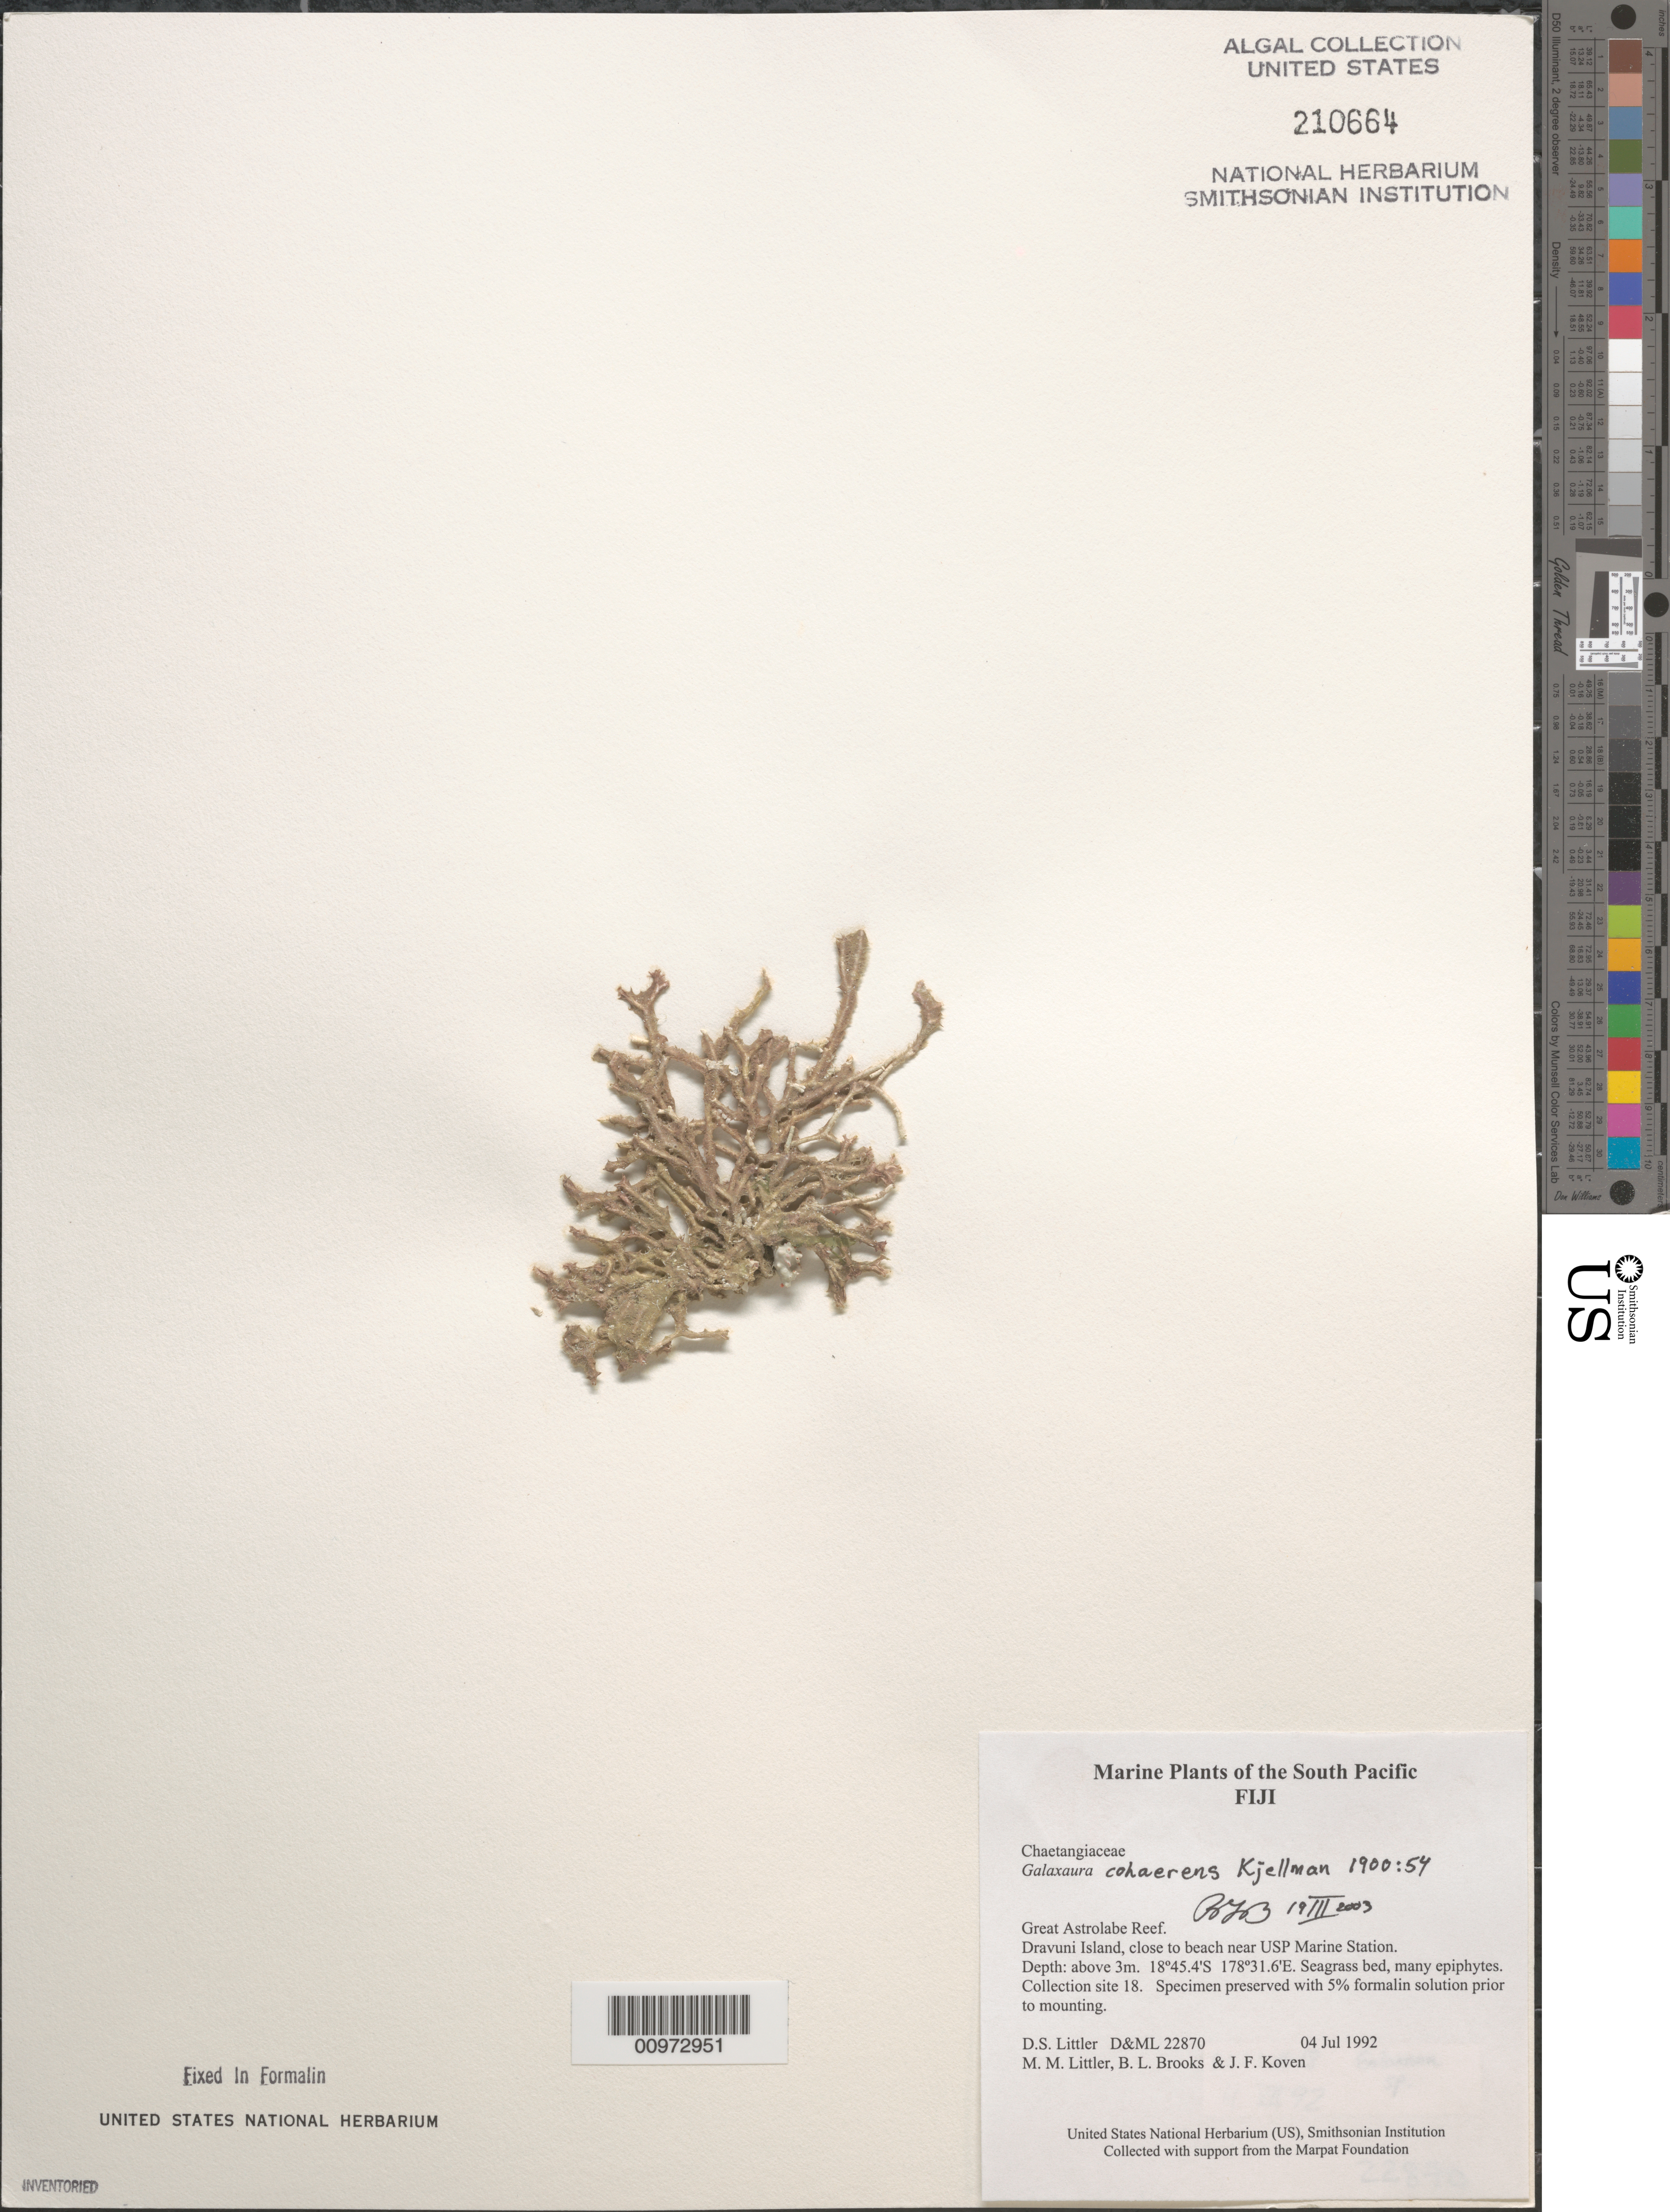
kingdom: Plantae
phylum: Rhodophyta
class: Florideophyceae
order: Nemaliales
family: Galaxauraceae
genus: Galaxaura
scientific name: Galaxaura divaricata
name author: (L.) Huisman & R.A. Towns.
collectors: D. S. Littler, M. M. Littler, B. Brooks & J. Koven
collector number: D&ML 22870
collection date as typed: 04 Jul 1992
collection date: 1992-07-04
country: Fiji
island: Dravuni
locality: Great Astrolabe Reef, close to beach near USP Marine Station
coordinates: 18 45.4'S, 178 31.6'E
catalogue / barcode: US 210664